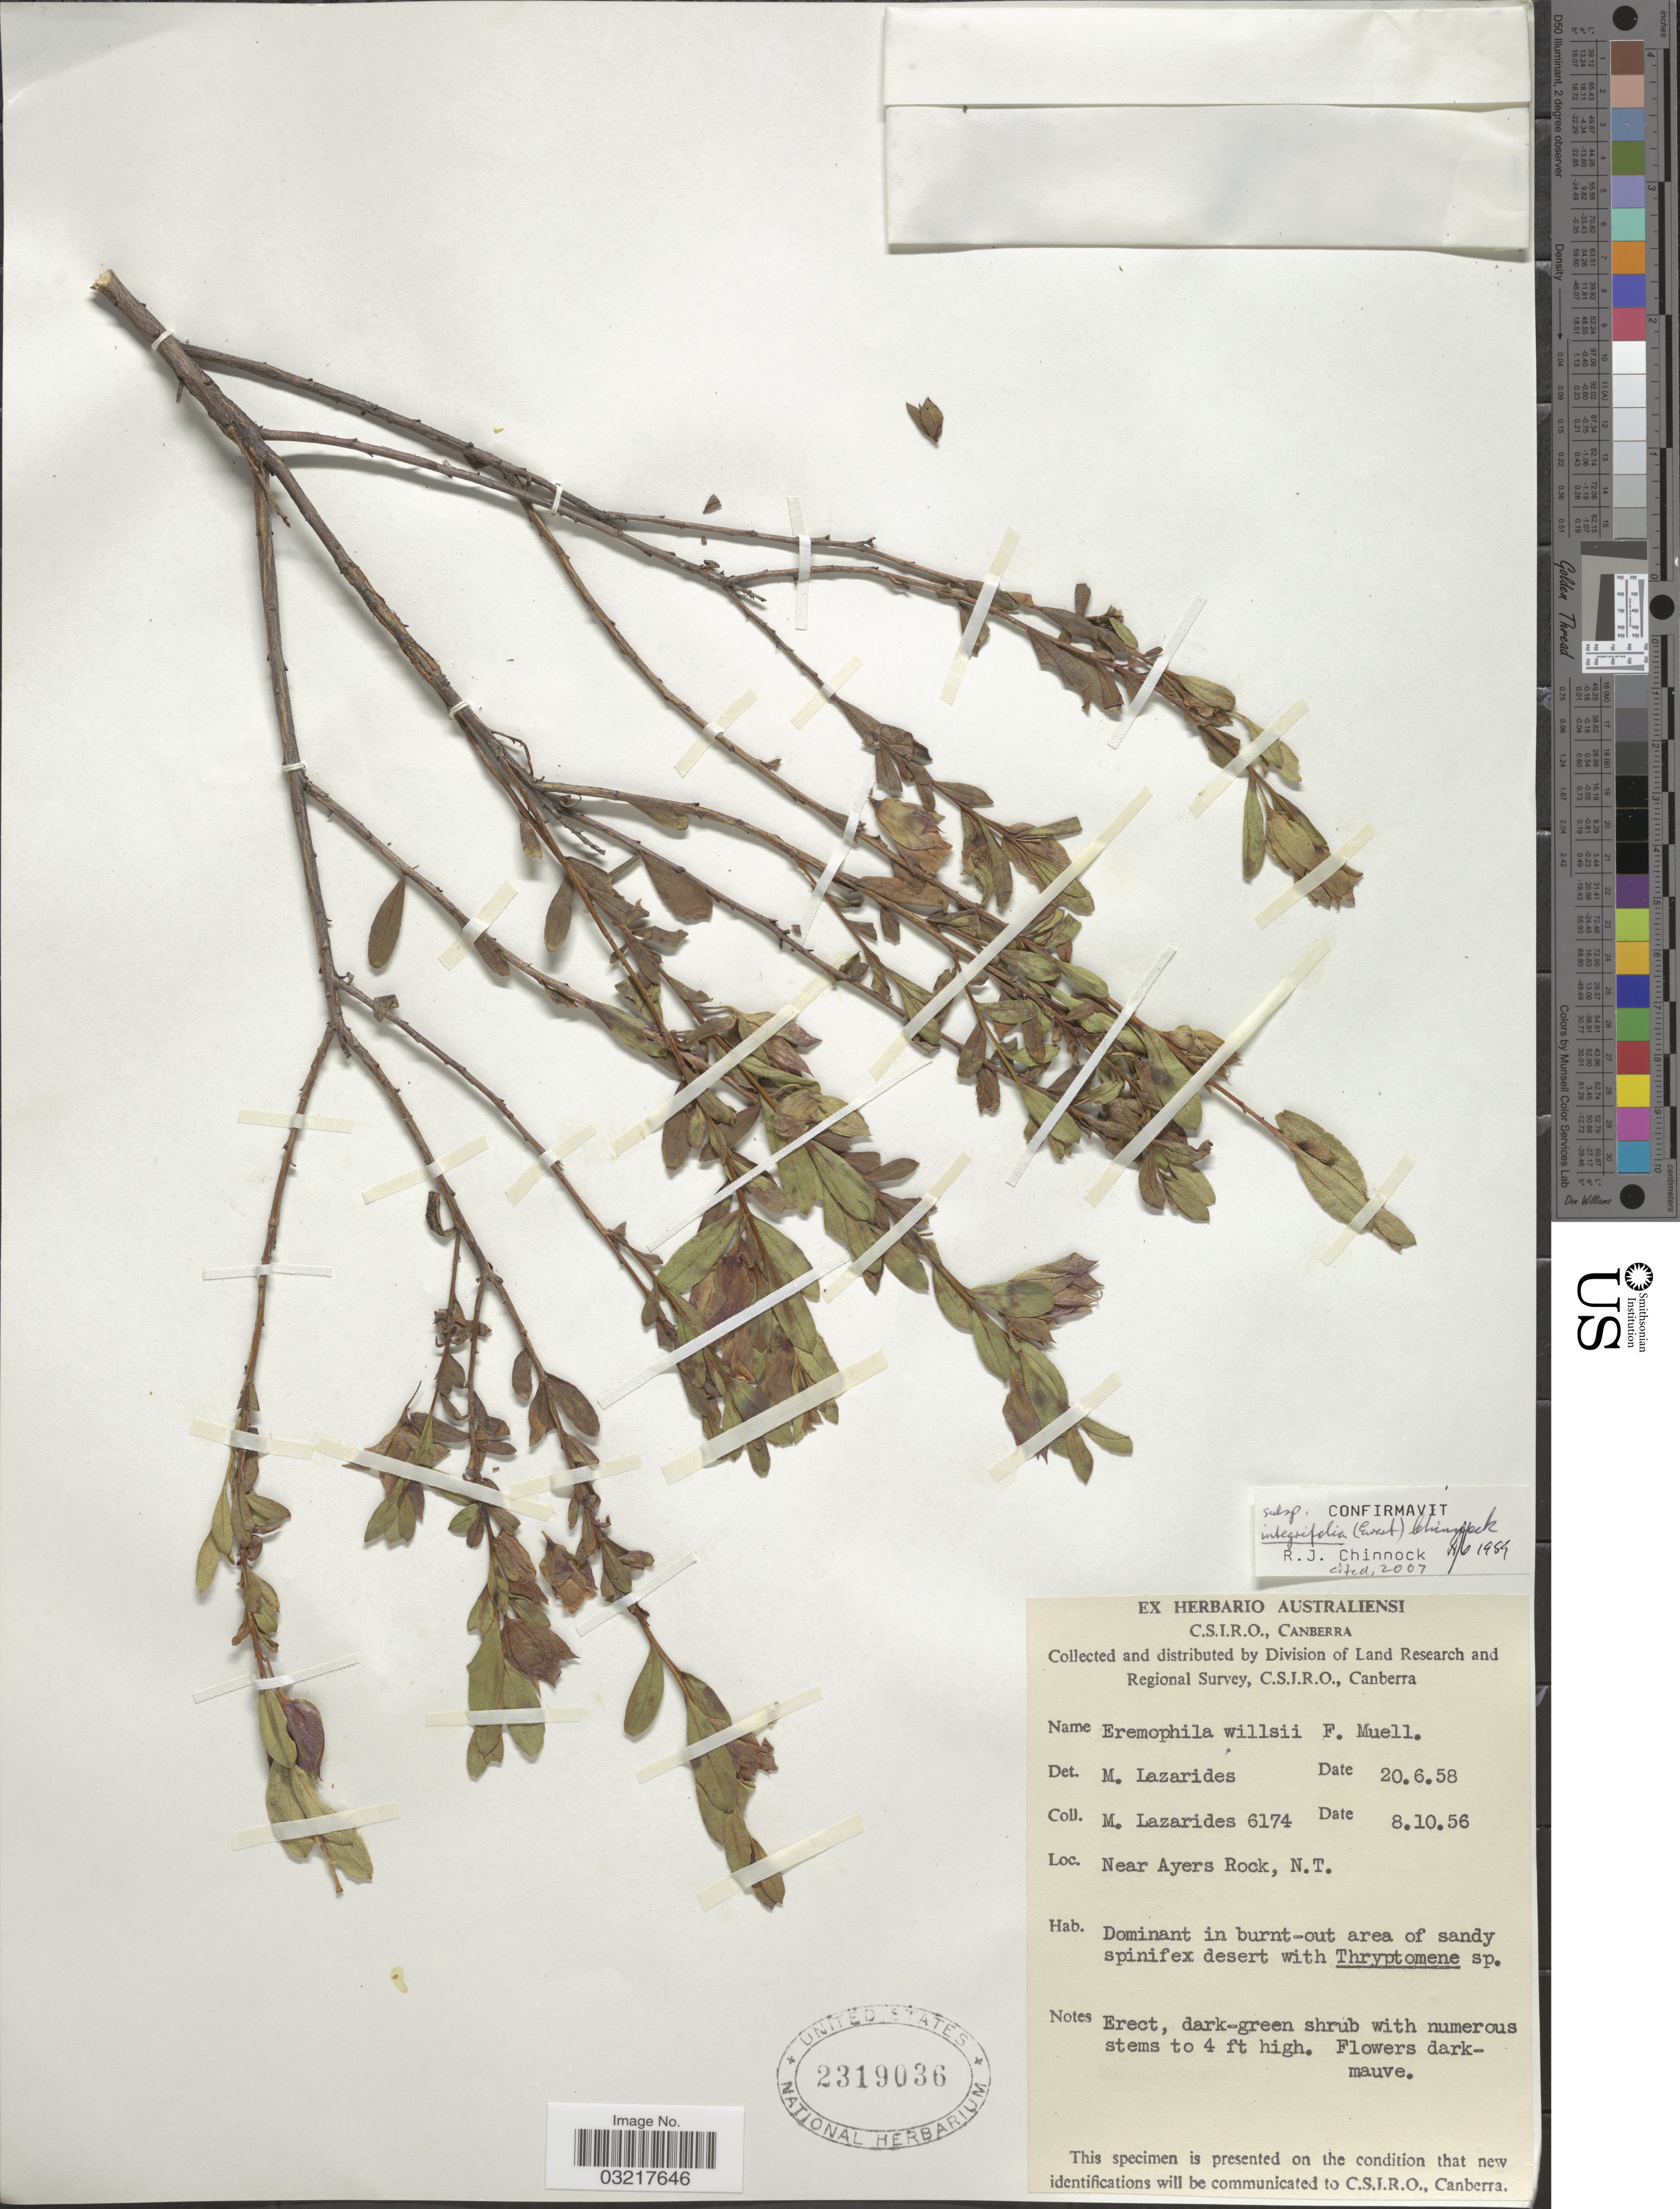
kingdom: Plantae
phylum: Tracheophyta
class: Magnoliopsida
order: Lamiales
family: Scrophulariaceae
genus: Eremophila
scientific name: Eremophila willsii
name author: F. Muell.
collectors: M. Lazarides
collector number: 6174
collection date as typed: Transcribed d/m/y: 8/10/56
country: Australia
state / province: Northern Territory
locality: Near Ayers Rock, N.T.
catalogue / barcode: US 2319036